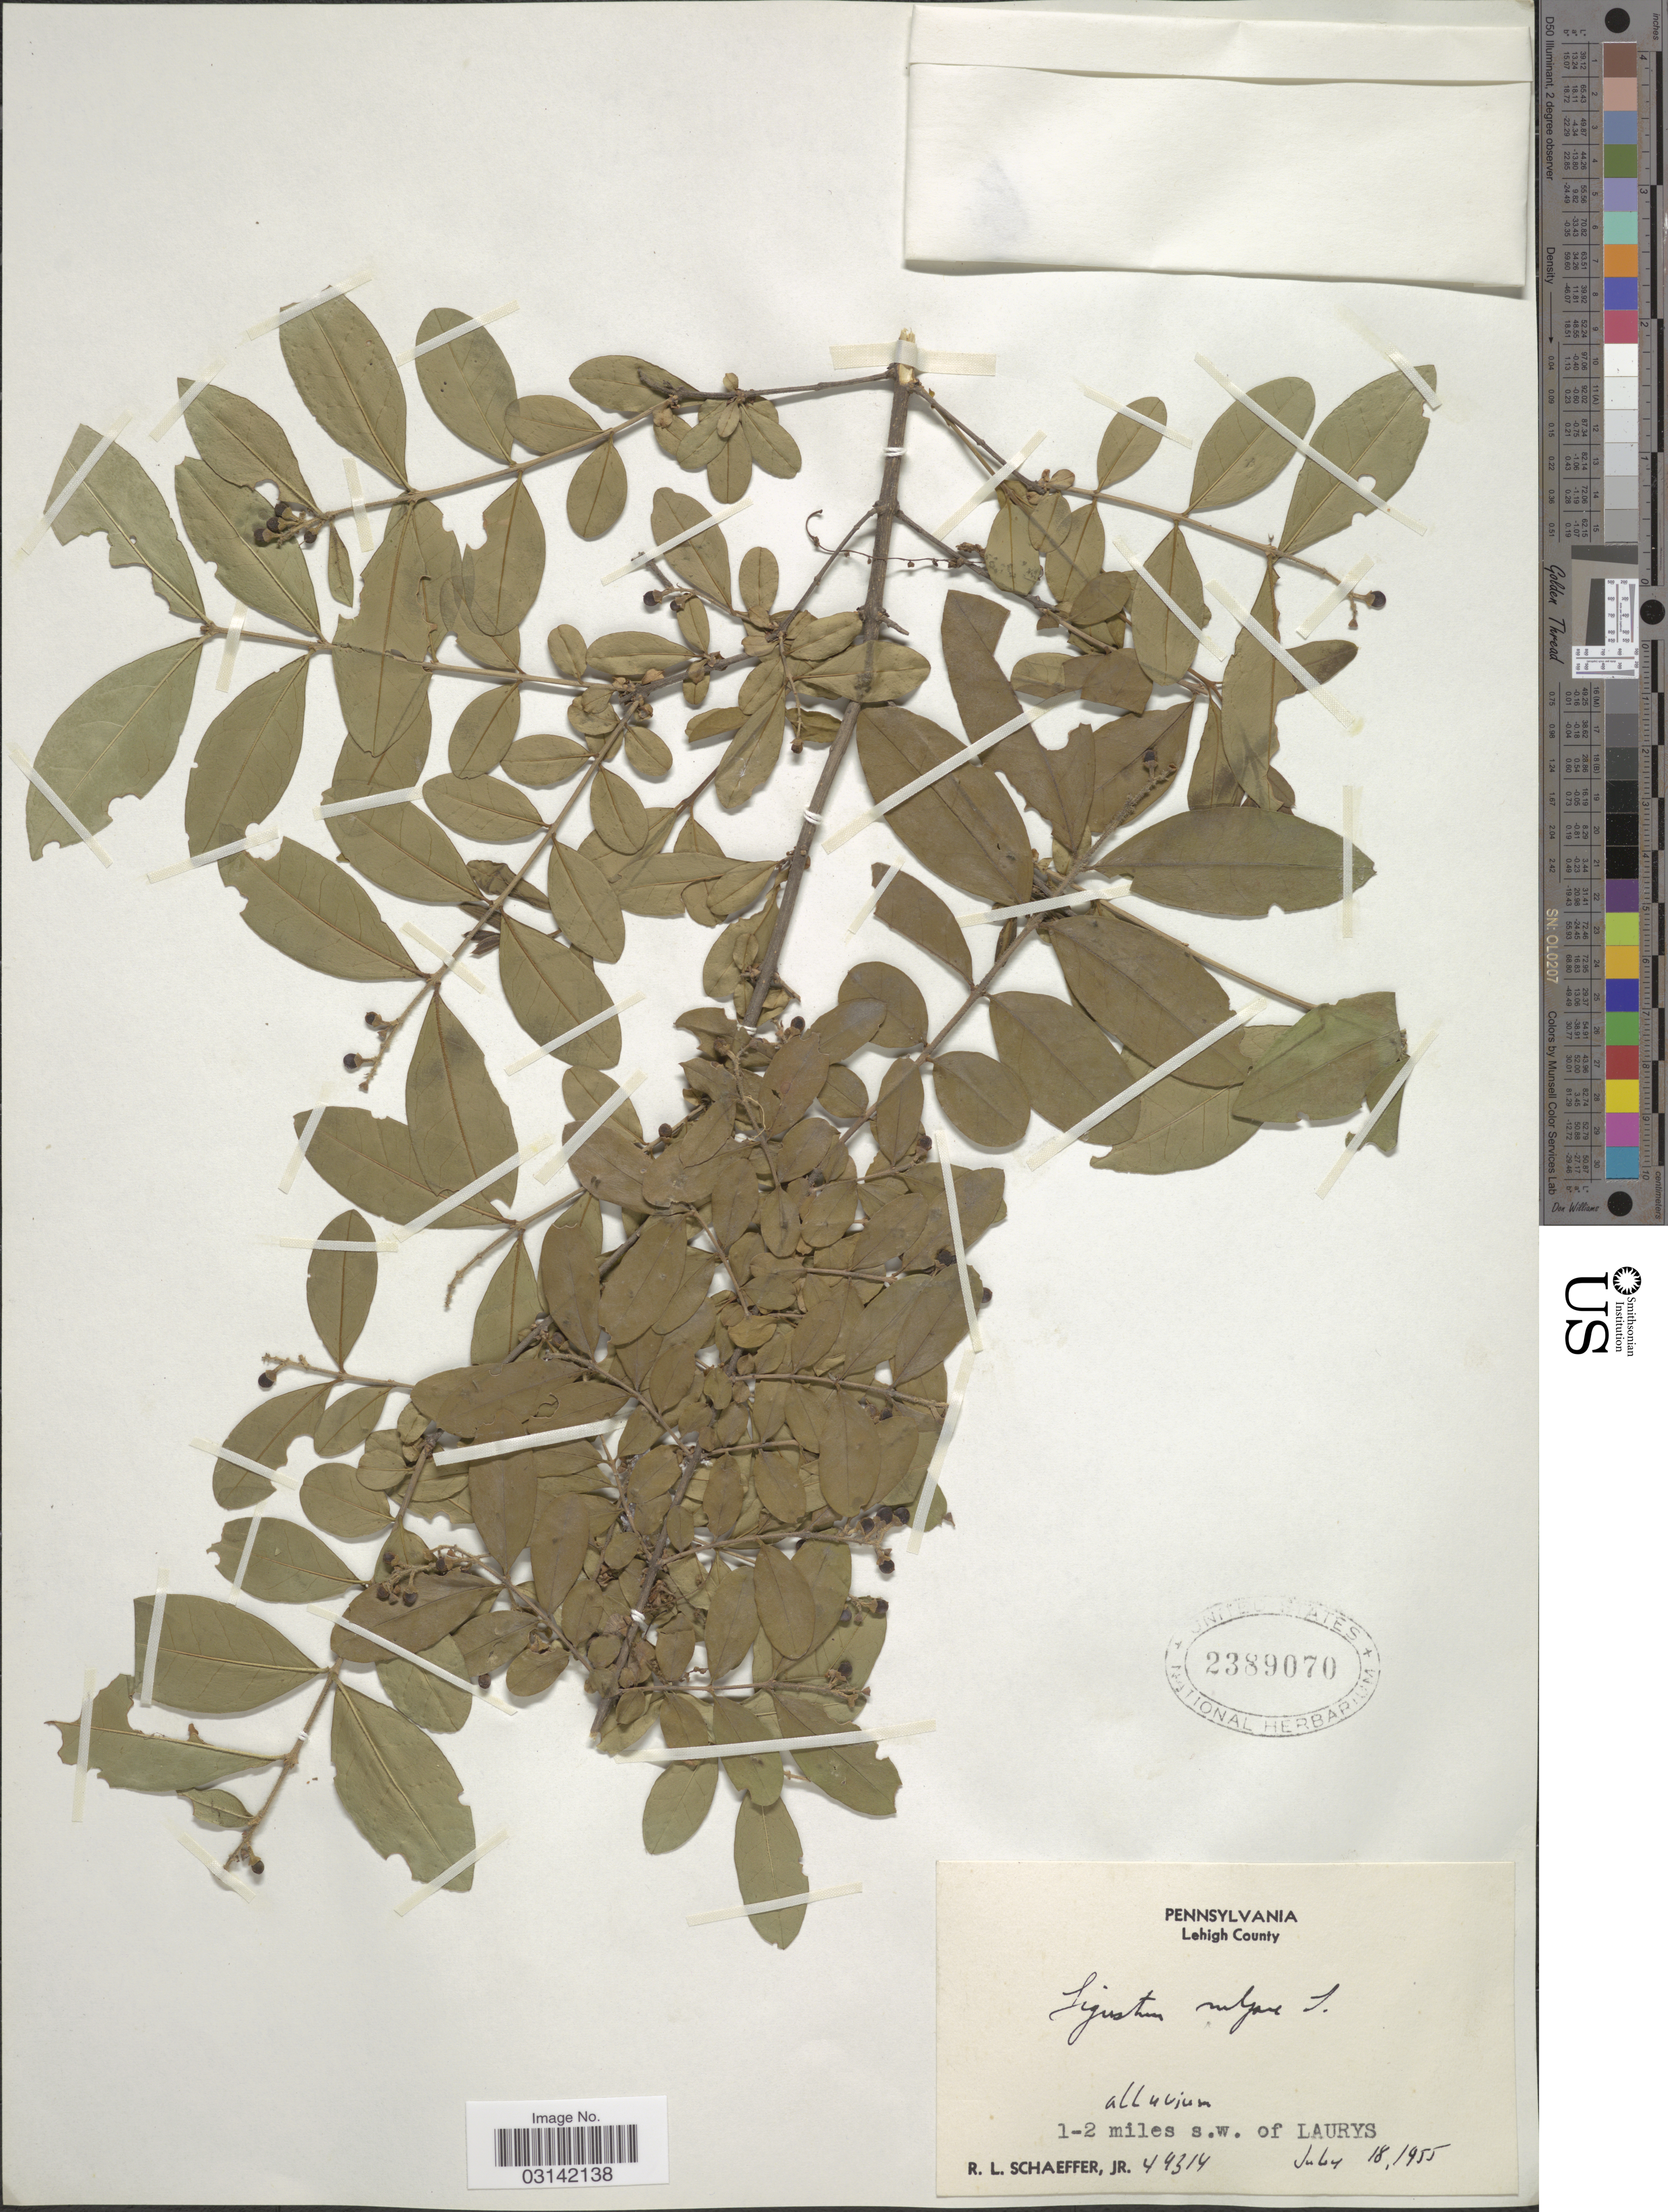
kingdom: Plantae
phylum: Tracheophyta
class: Magnoliopsida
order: Lamiales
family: Oleaceae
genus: Ligustrum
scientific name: Ligustrum vulgare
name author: L.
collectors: R. L. Schaeffer Jr.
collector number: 49314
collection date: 1955-07-18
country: United States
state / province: Pennsylvania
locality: Lehigh County, 1-2 miles s.w. of Laurys.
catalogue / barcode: US 2389070